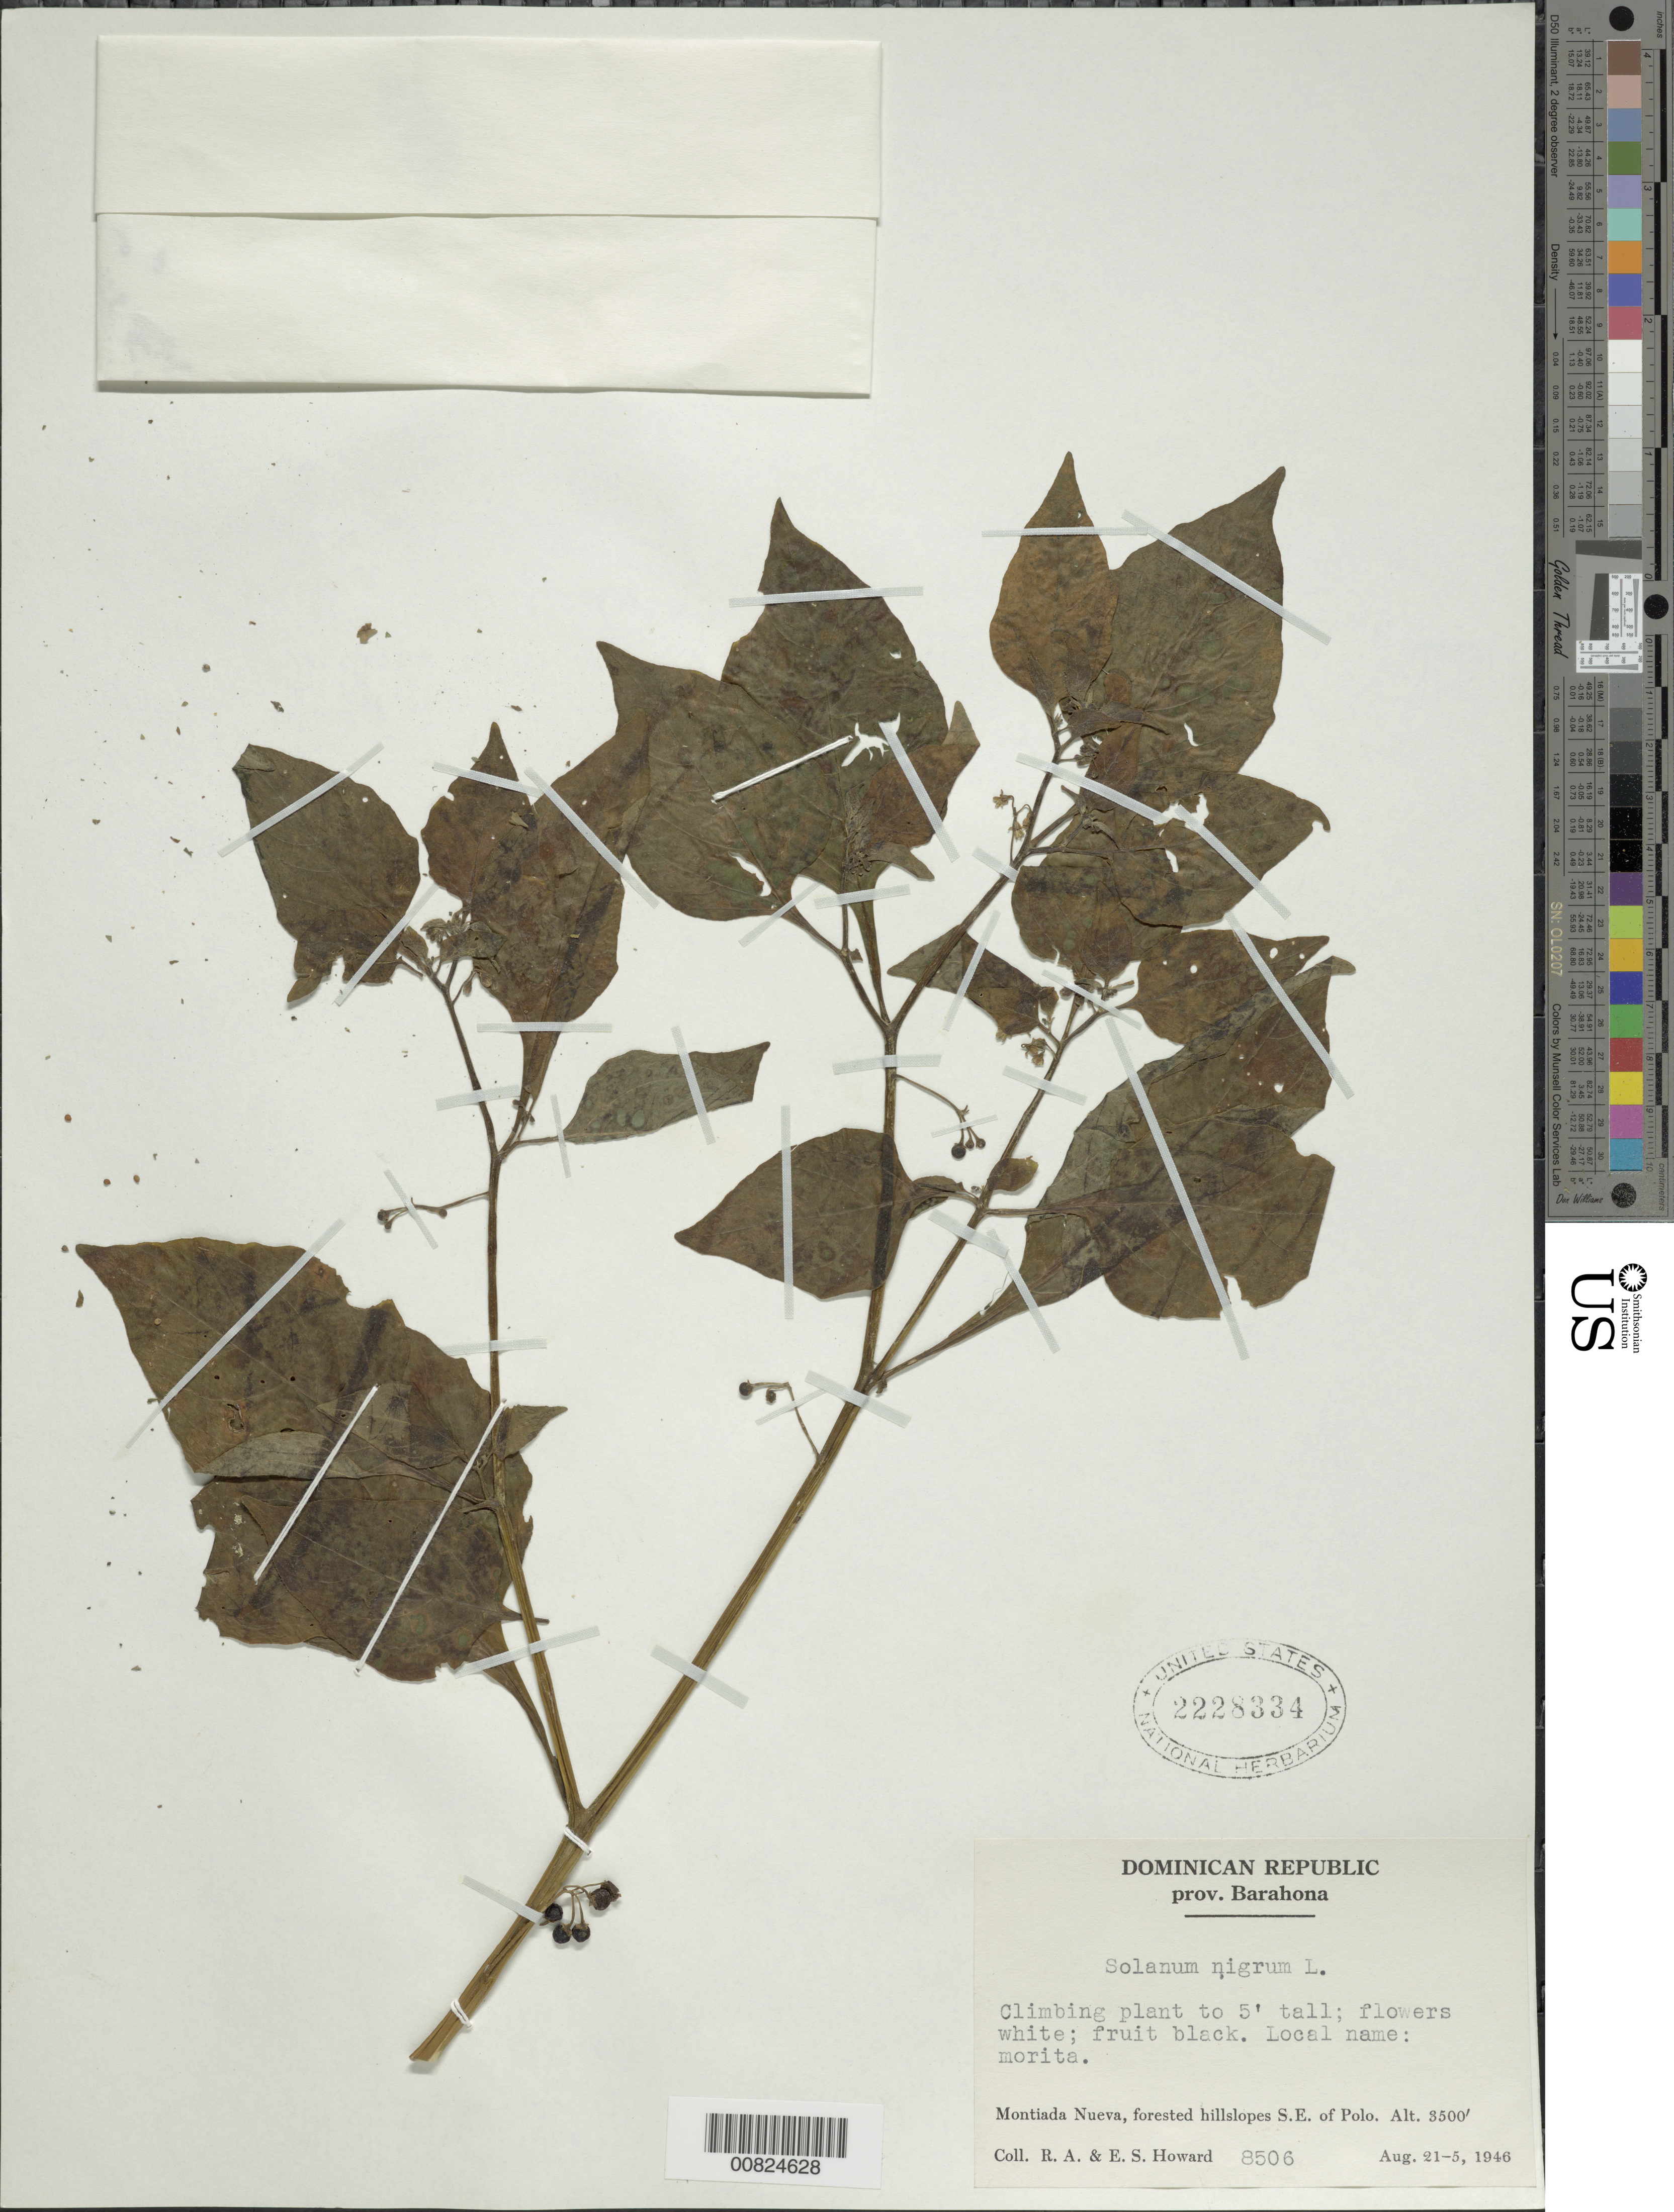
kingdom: Plantae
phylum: Tracheophyta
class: Magnoliopsida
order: Solanales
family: Solanaceae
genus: Solanum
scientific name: Solanum nigrum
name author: L.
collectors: R. A. Howard & E. S. Howard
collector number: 8506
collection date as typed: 21 Aug 1946 to 25 Aug 1946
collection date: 1946-08-21/1946-08-25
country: Dominican Republic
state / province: Barahona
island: Hispaniola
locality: Montiado Nueva, S.E. of Polo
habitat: Forested hillslopes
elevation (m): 1067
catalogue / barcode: US 2228334